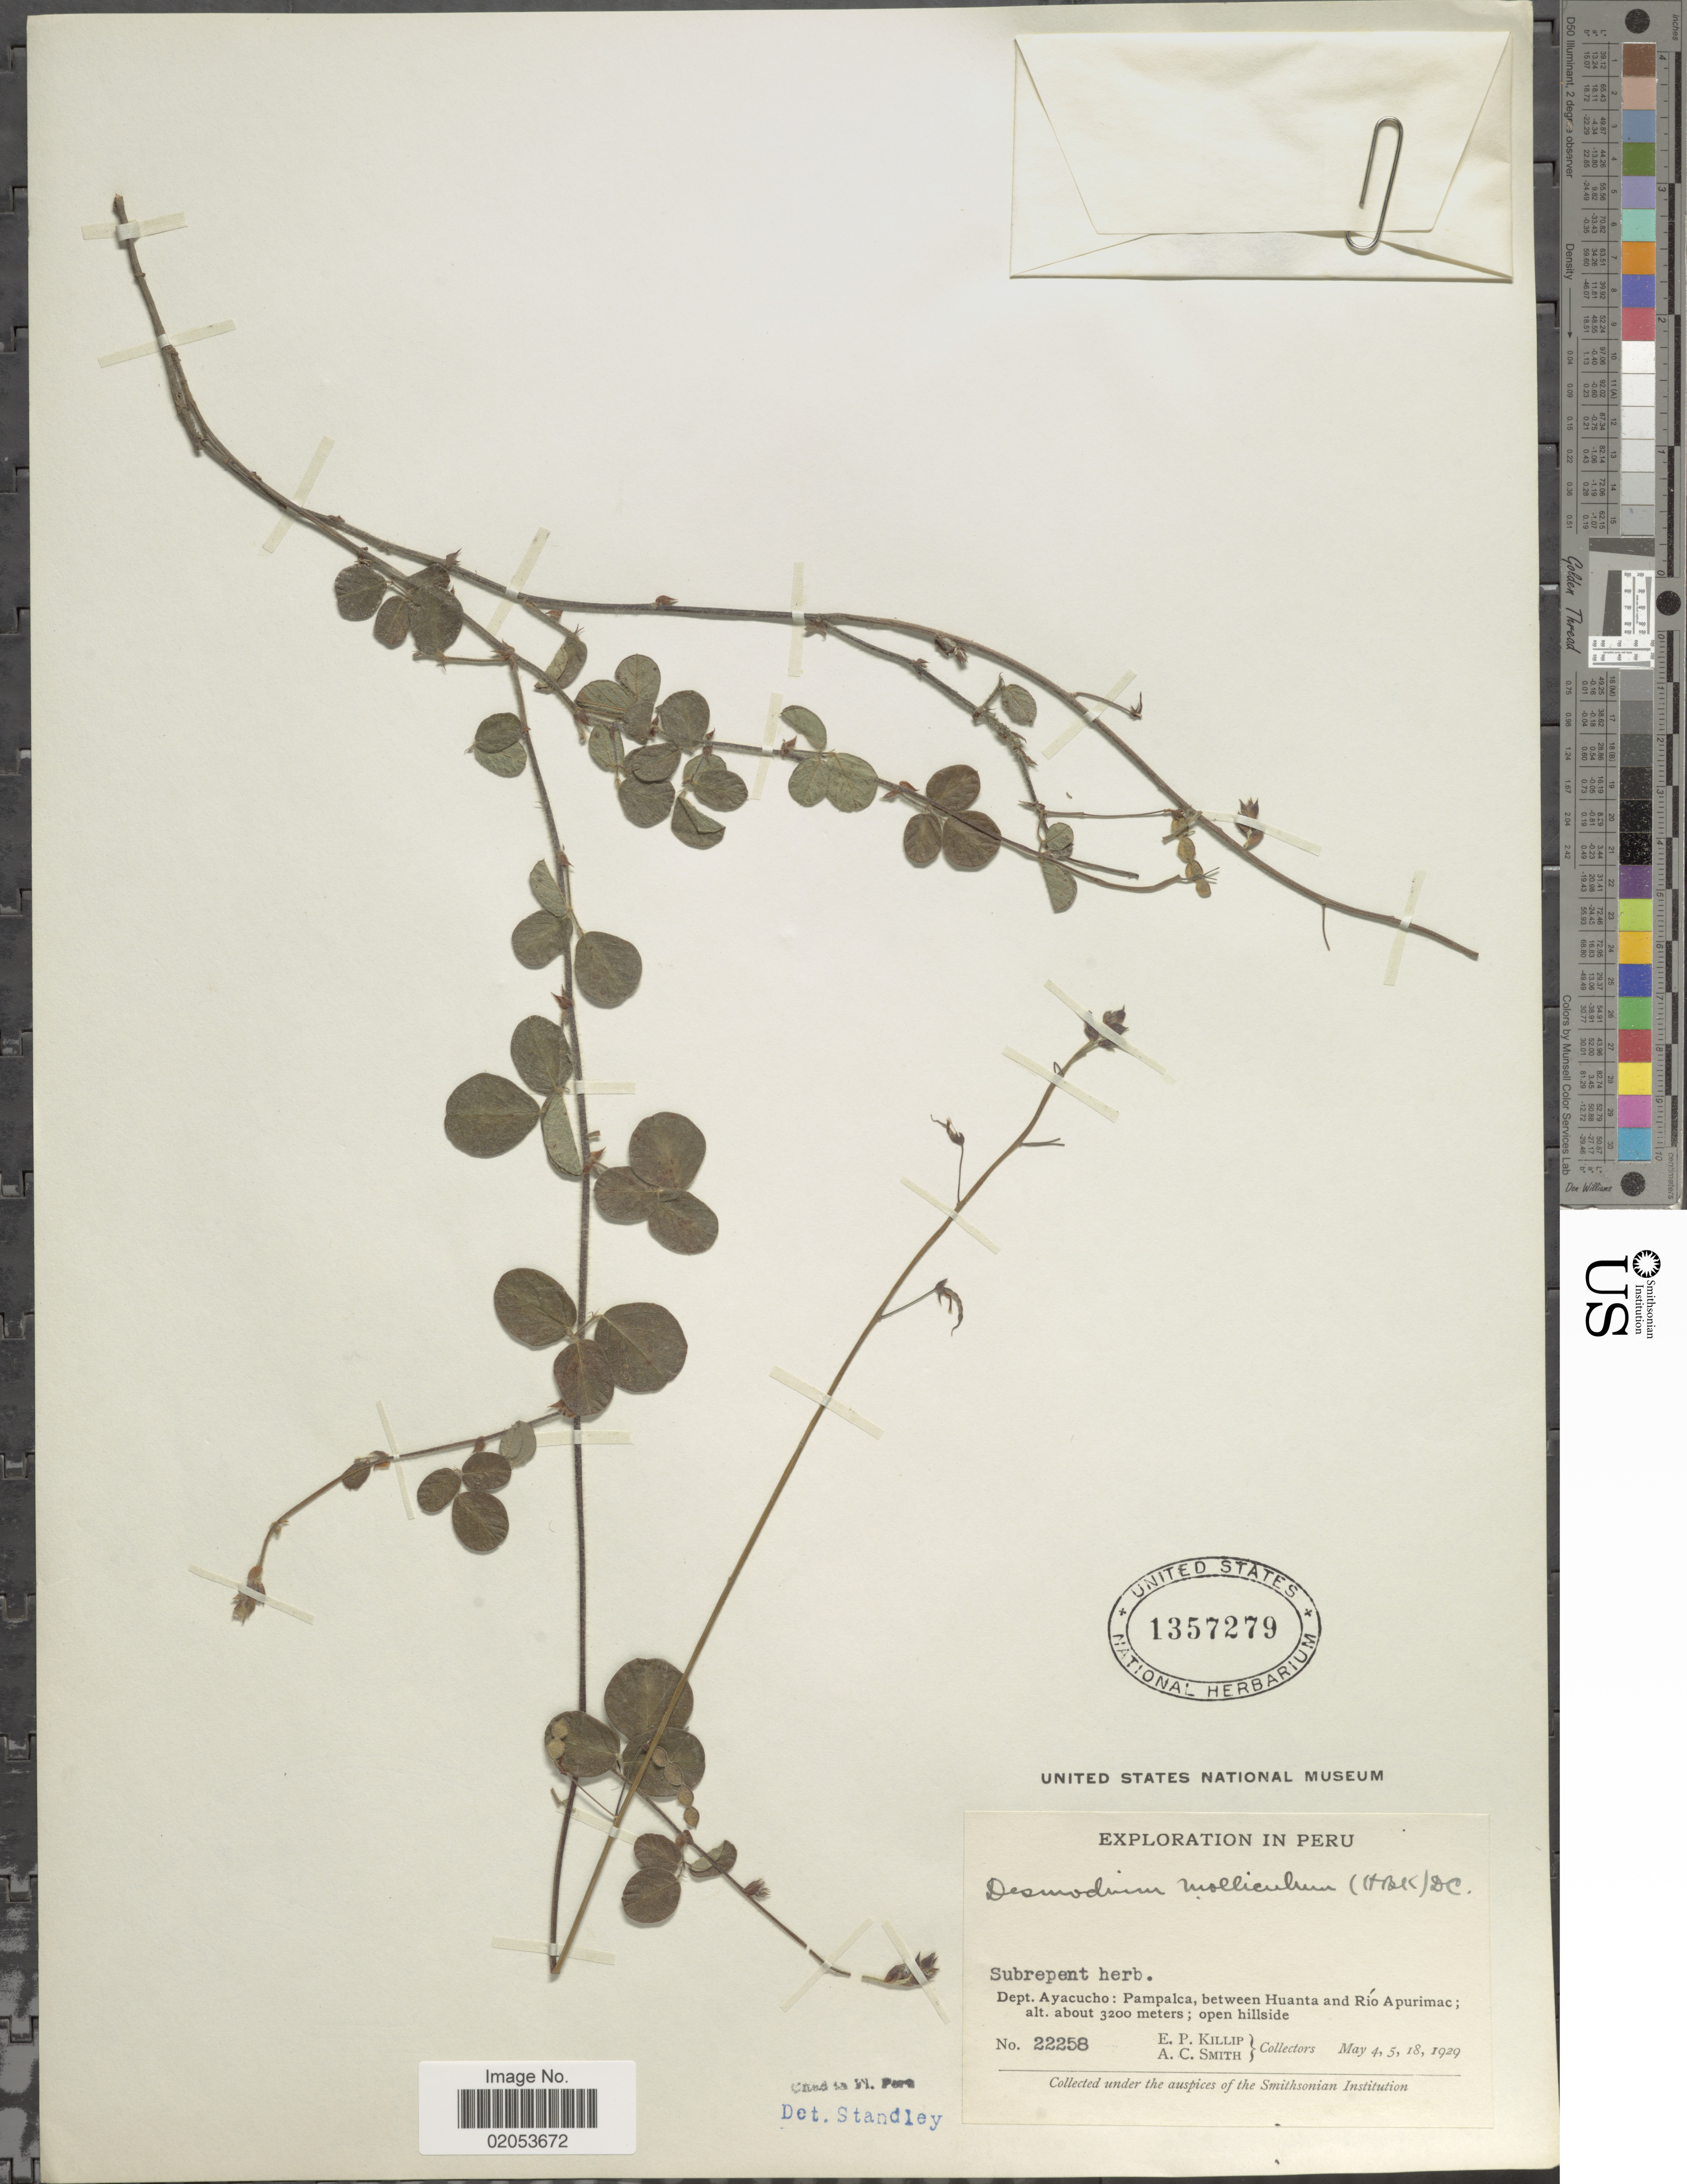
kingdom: Plantae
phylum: Tracheophyta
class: Magnoliopsida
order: Fabales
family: Fabaceae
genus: Desmodium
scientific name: Desmodium molliculum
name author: (Kunth) DC.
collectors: E. P. Killip & A. C. Smith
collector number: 22258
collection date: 1929-05-04/1929-05-18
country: Peru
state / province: Ayacucho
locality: Pampalca, between Huanta and Rio Apurimac, open hillside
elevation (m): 3200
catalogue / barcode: US 1357279